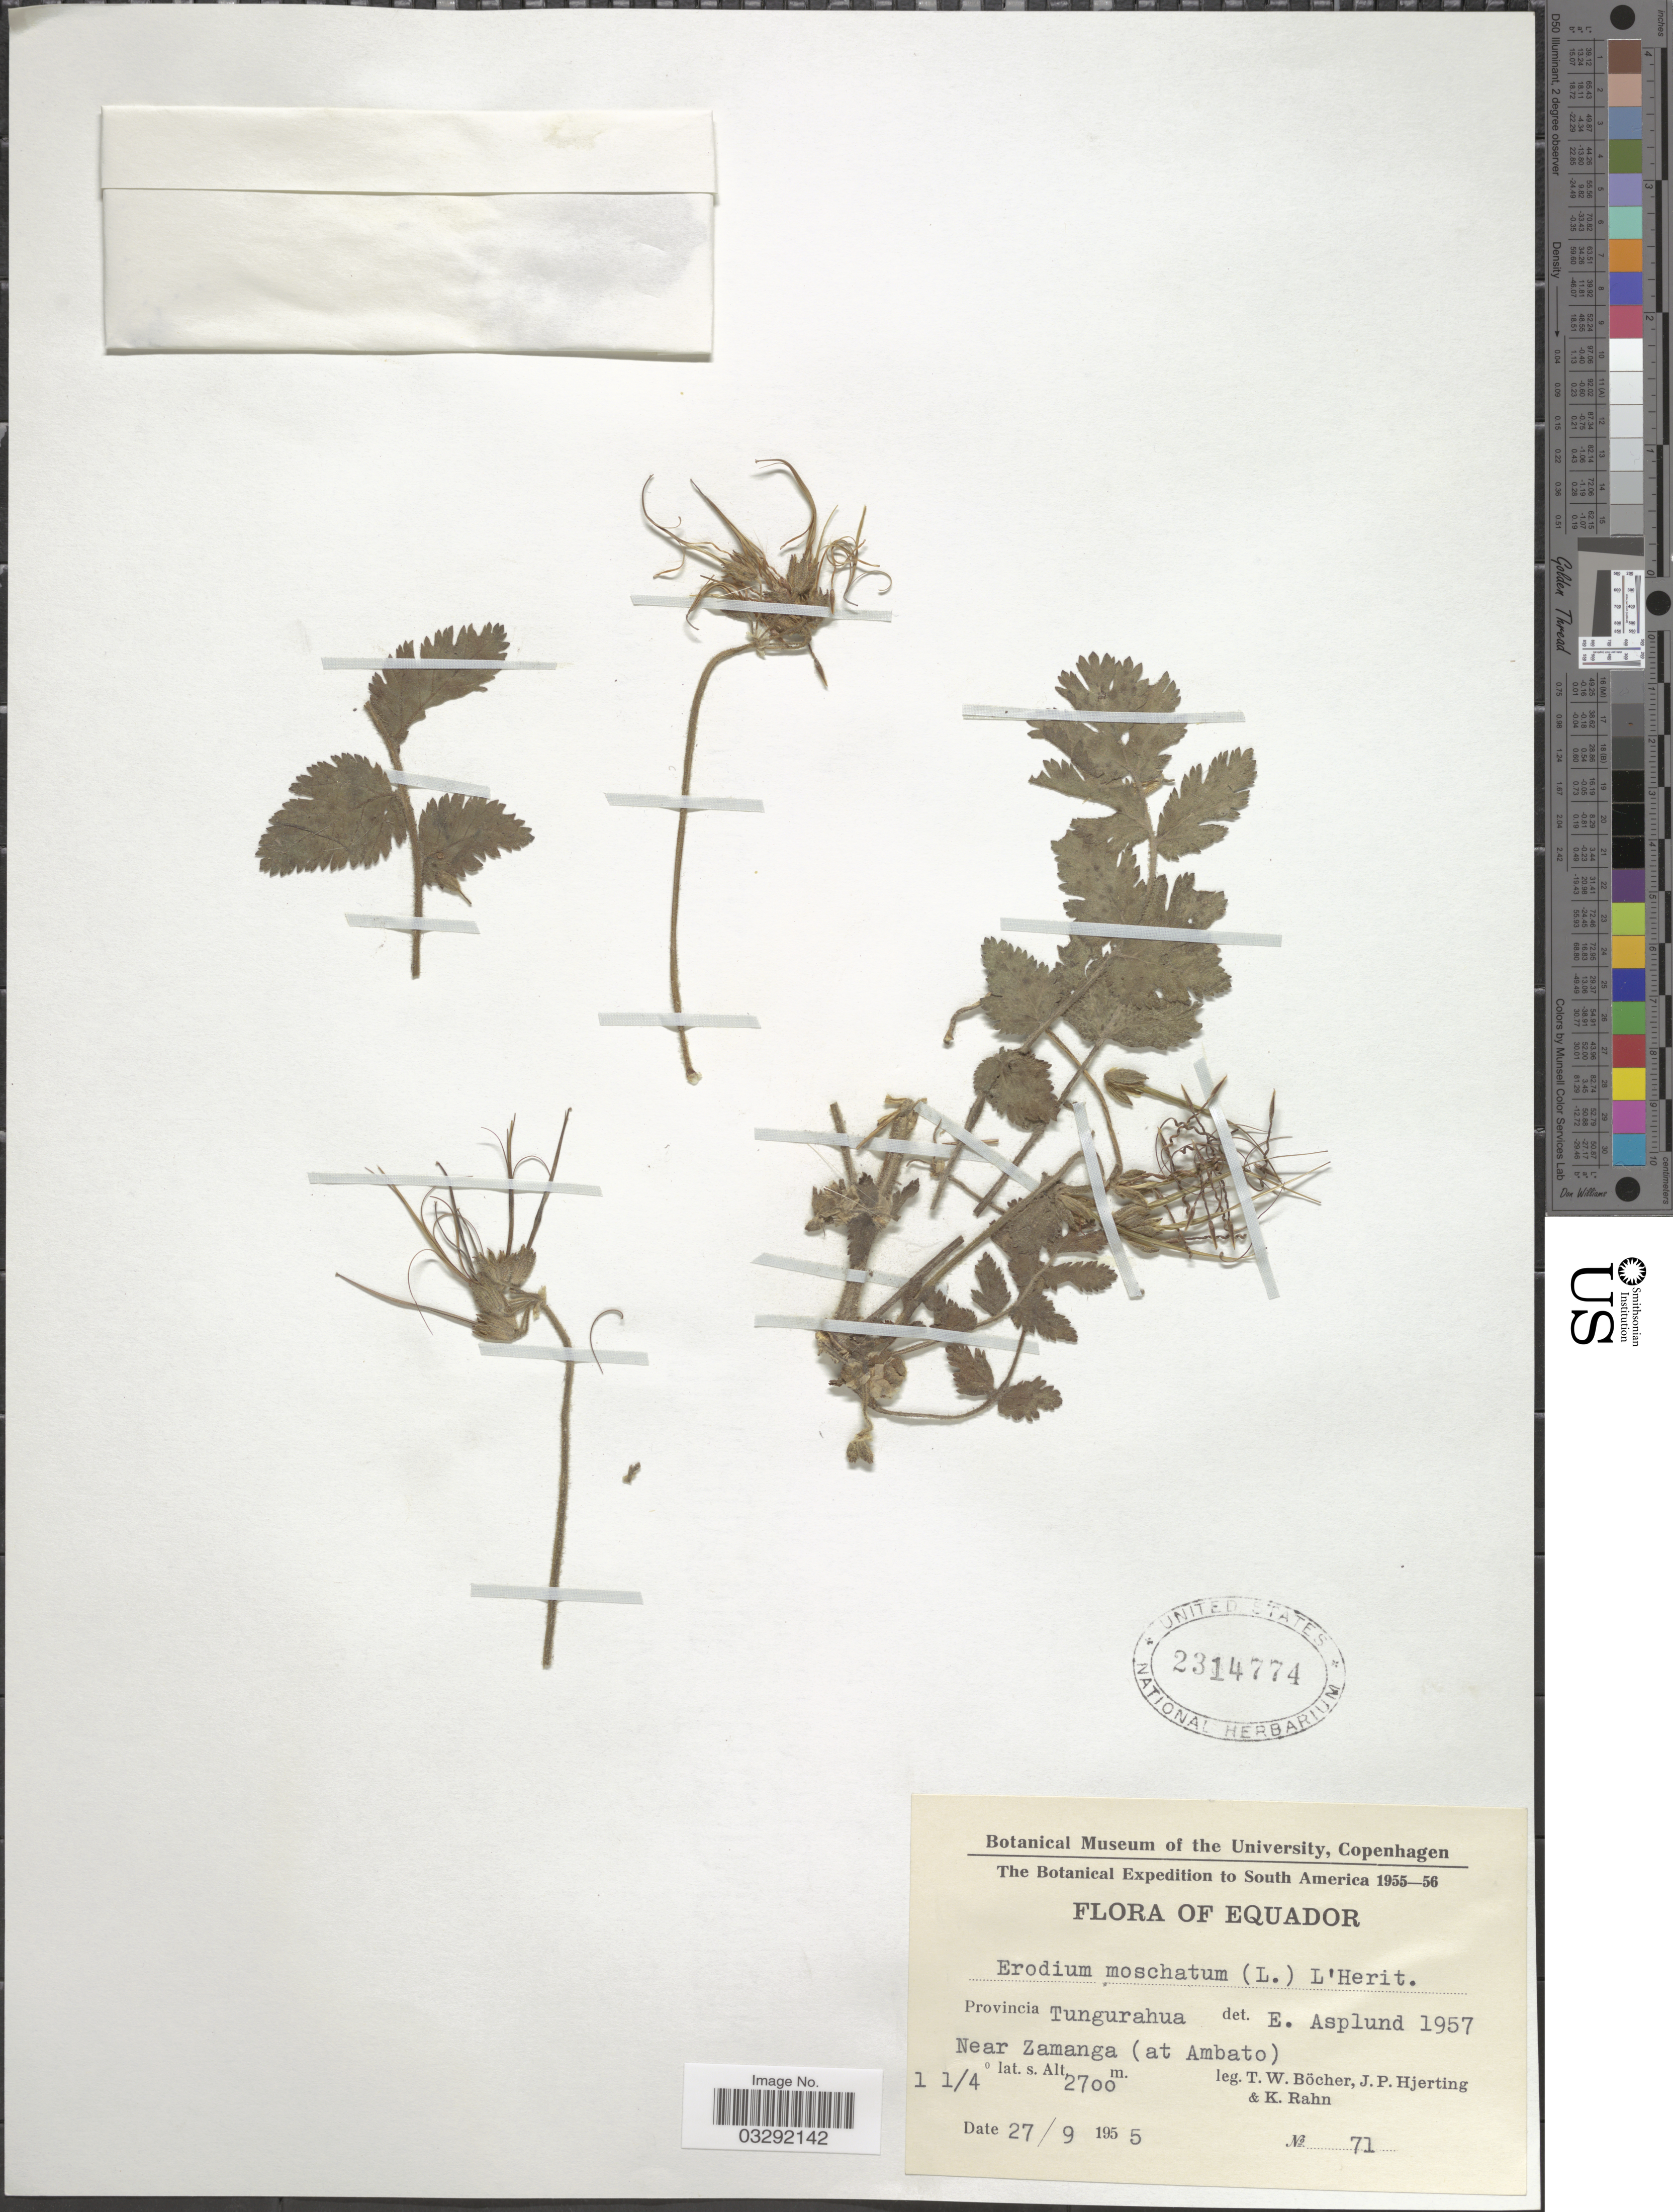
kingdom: Plantae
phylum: Tracheophyta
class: Magnoliopsida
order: Geraniales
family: Geraniaceae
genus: Erodium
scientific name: Erodium moschatum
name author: (L.) L'Hér. ex Aiton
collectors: T. Böcher, J. P. Hjerting & K. Rahn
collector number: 71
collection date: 1955-09-27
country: Ecuador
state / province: Tungurahua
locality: Near Zamanga (at Ambato).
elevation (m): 2700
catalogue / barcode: US 2314774